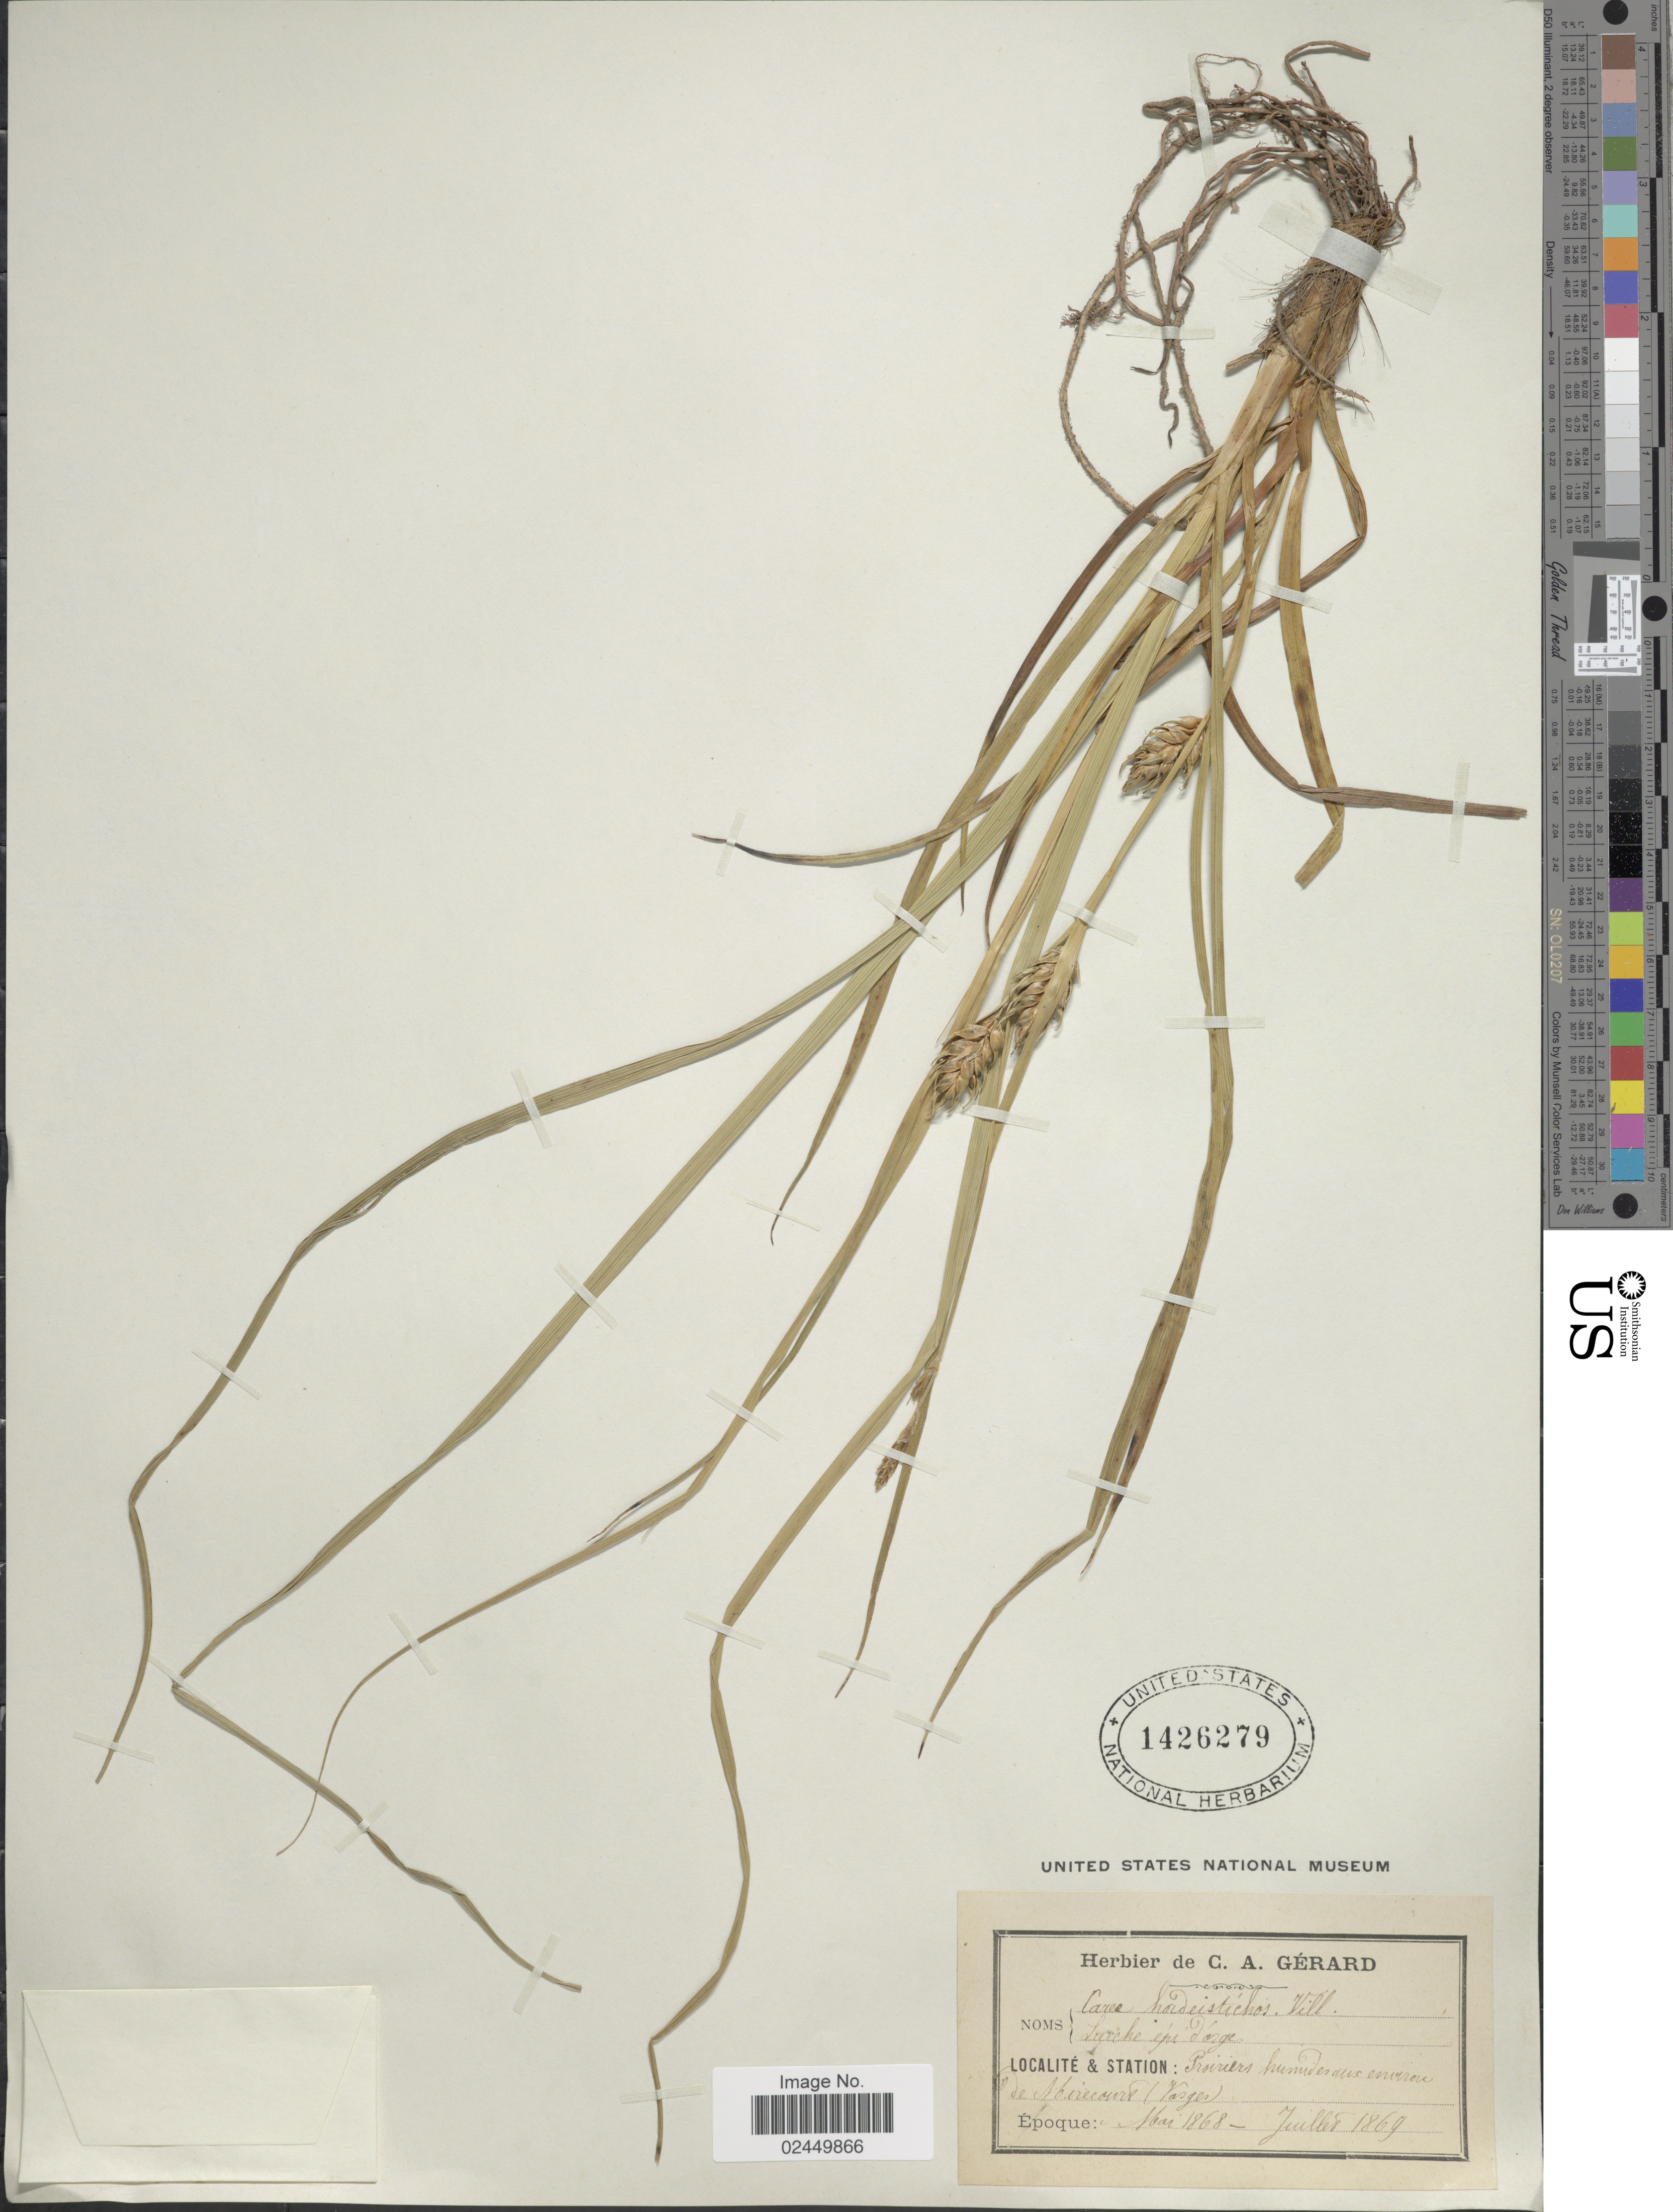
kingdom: Plantae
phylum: Tracheophyta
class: Liliopsida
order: Poales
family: Cyperaceae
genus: Carex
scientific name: Carex hordeistichos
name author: Vill.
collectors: Ex herb. de C. A. Gérard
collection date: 1868-05/1869-07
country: France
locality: Prairies humides aux environ de Abirecourt (Vasges)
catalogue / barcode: US 1426279